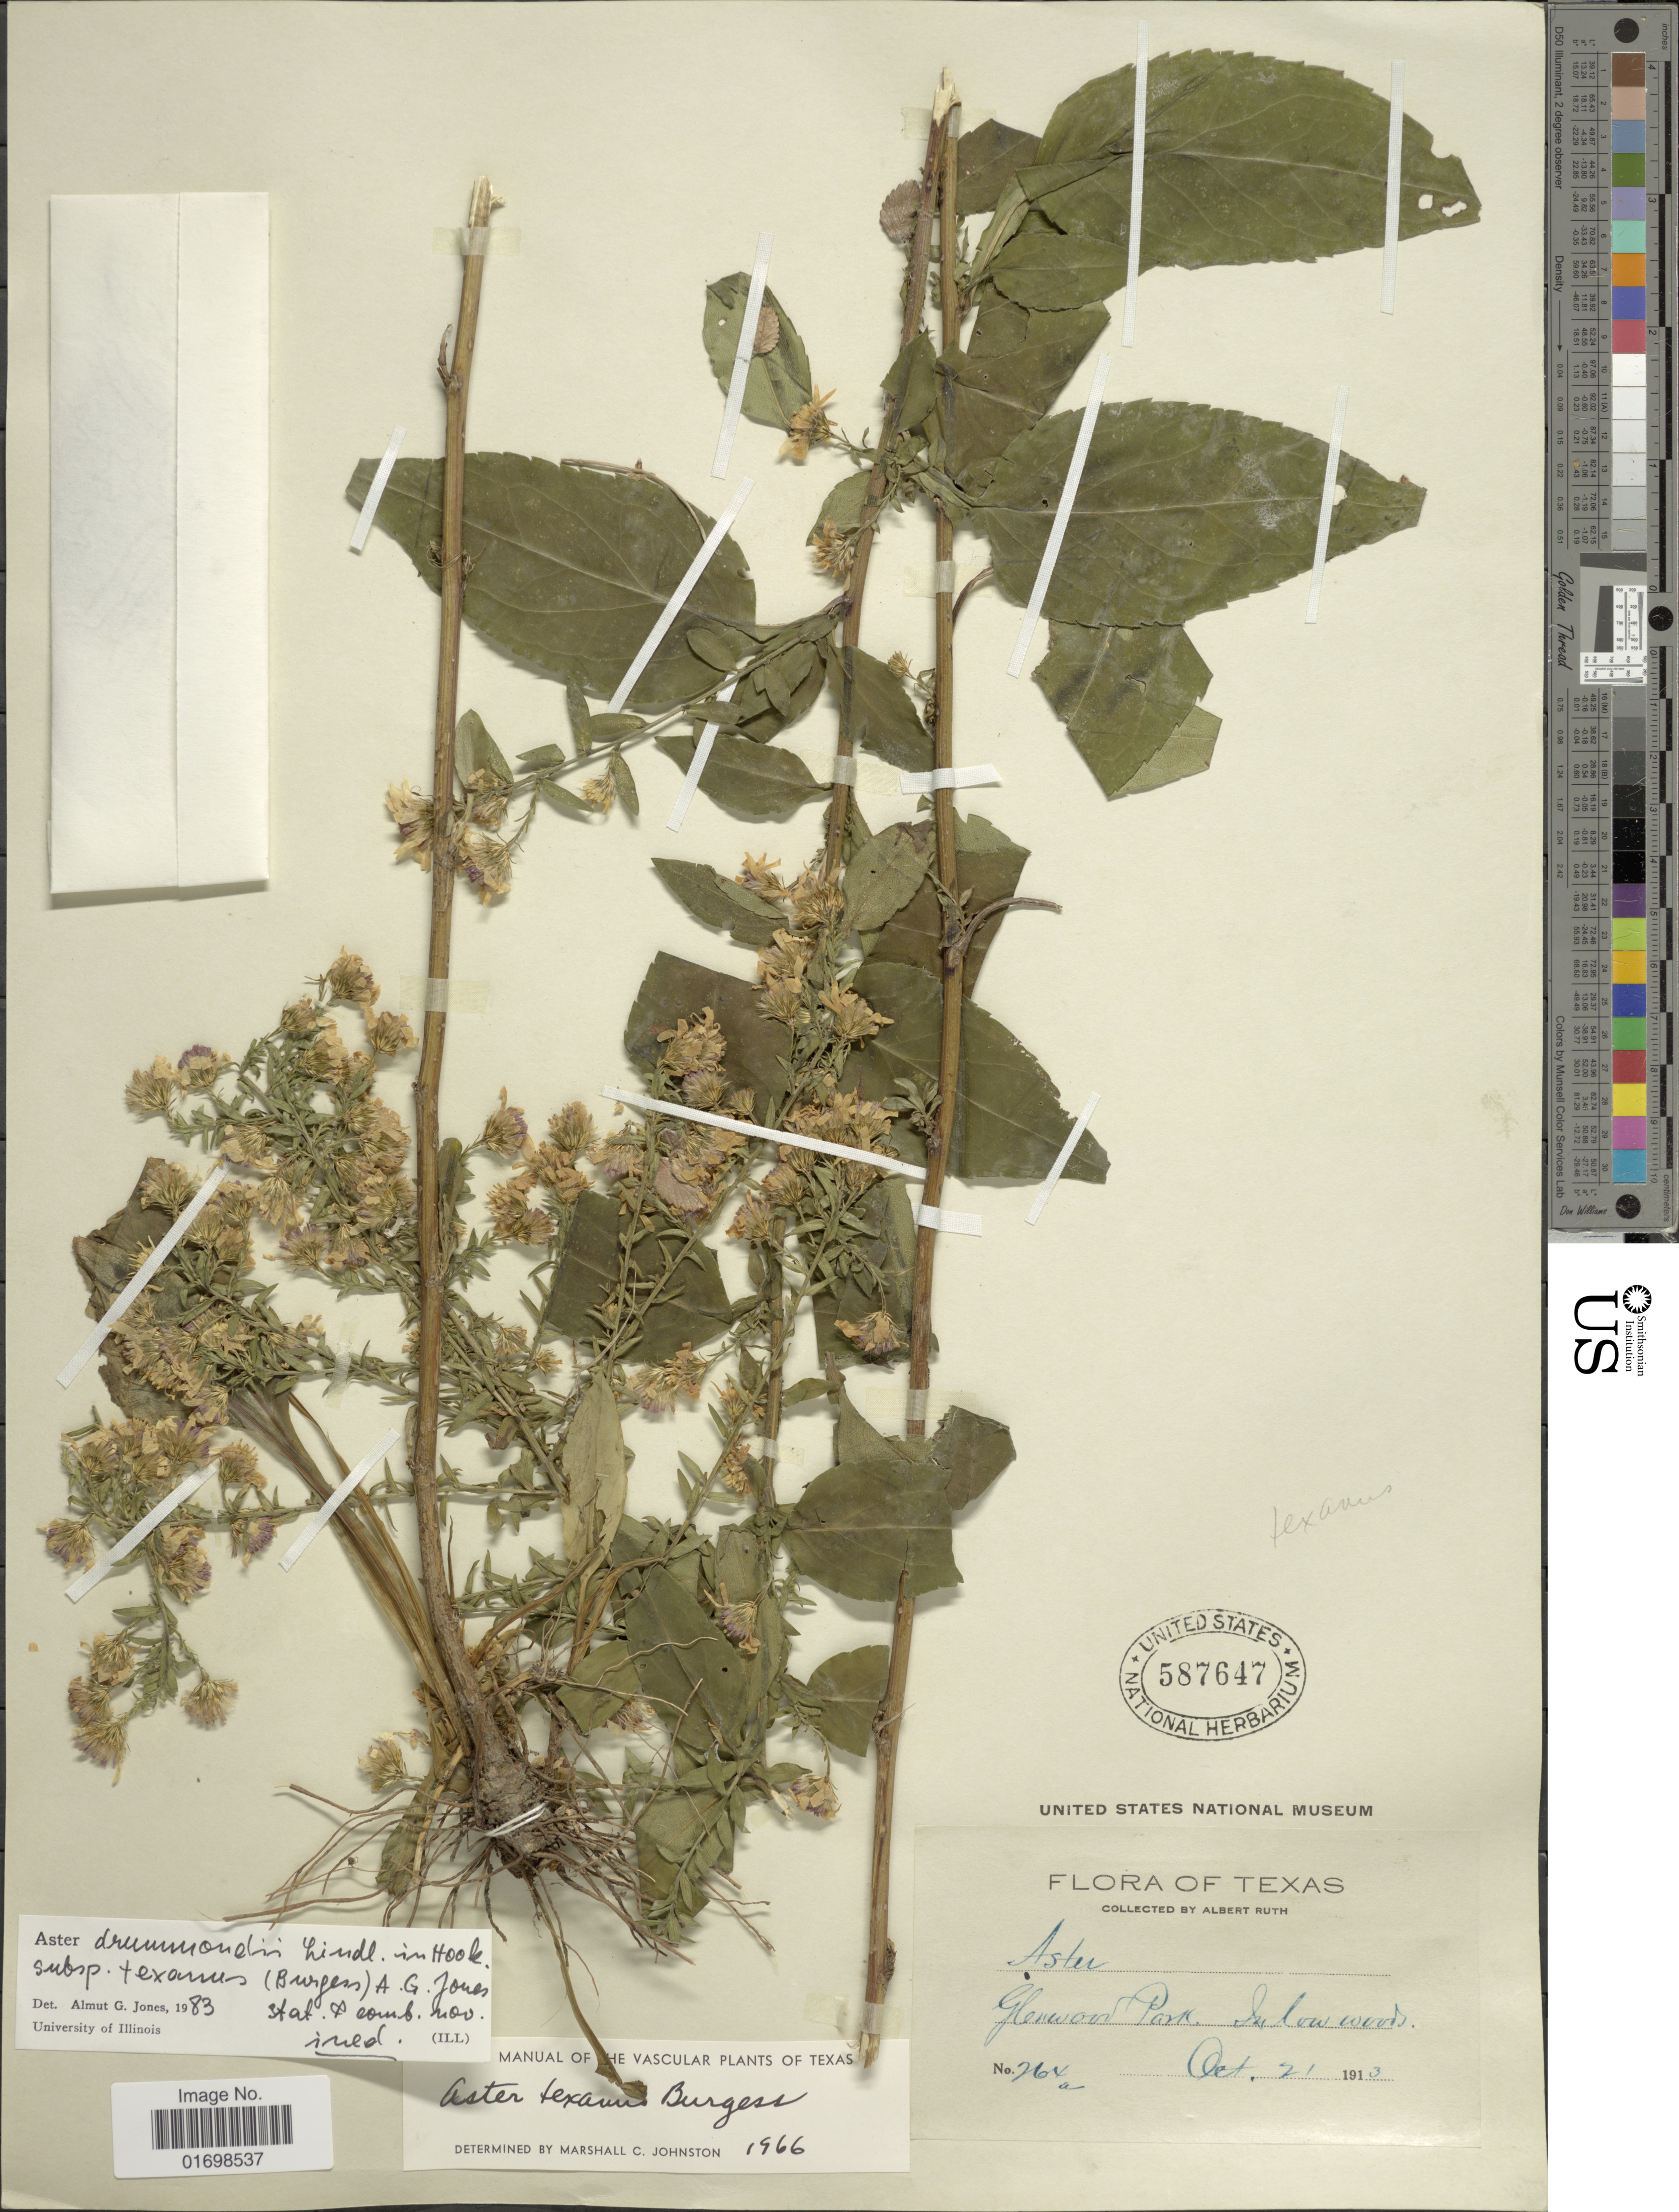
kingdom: Plantae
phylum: Tracheophyta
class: Magnoliopsida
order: Asterales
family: Asteraceae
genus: Symphyotrichum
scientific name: Symphyotrichum drummondii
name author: (Lindl.) G.L. Nesom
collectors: A. Ruth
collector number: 264a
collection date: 1913-10-21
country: United States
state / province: Texas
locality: Glenwood Park.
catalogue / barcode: US 587647